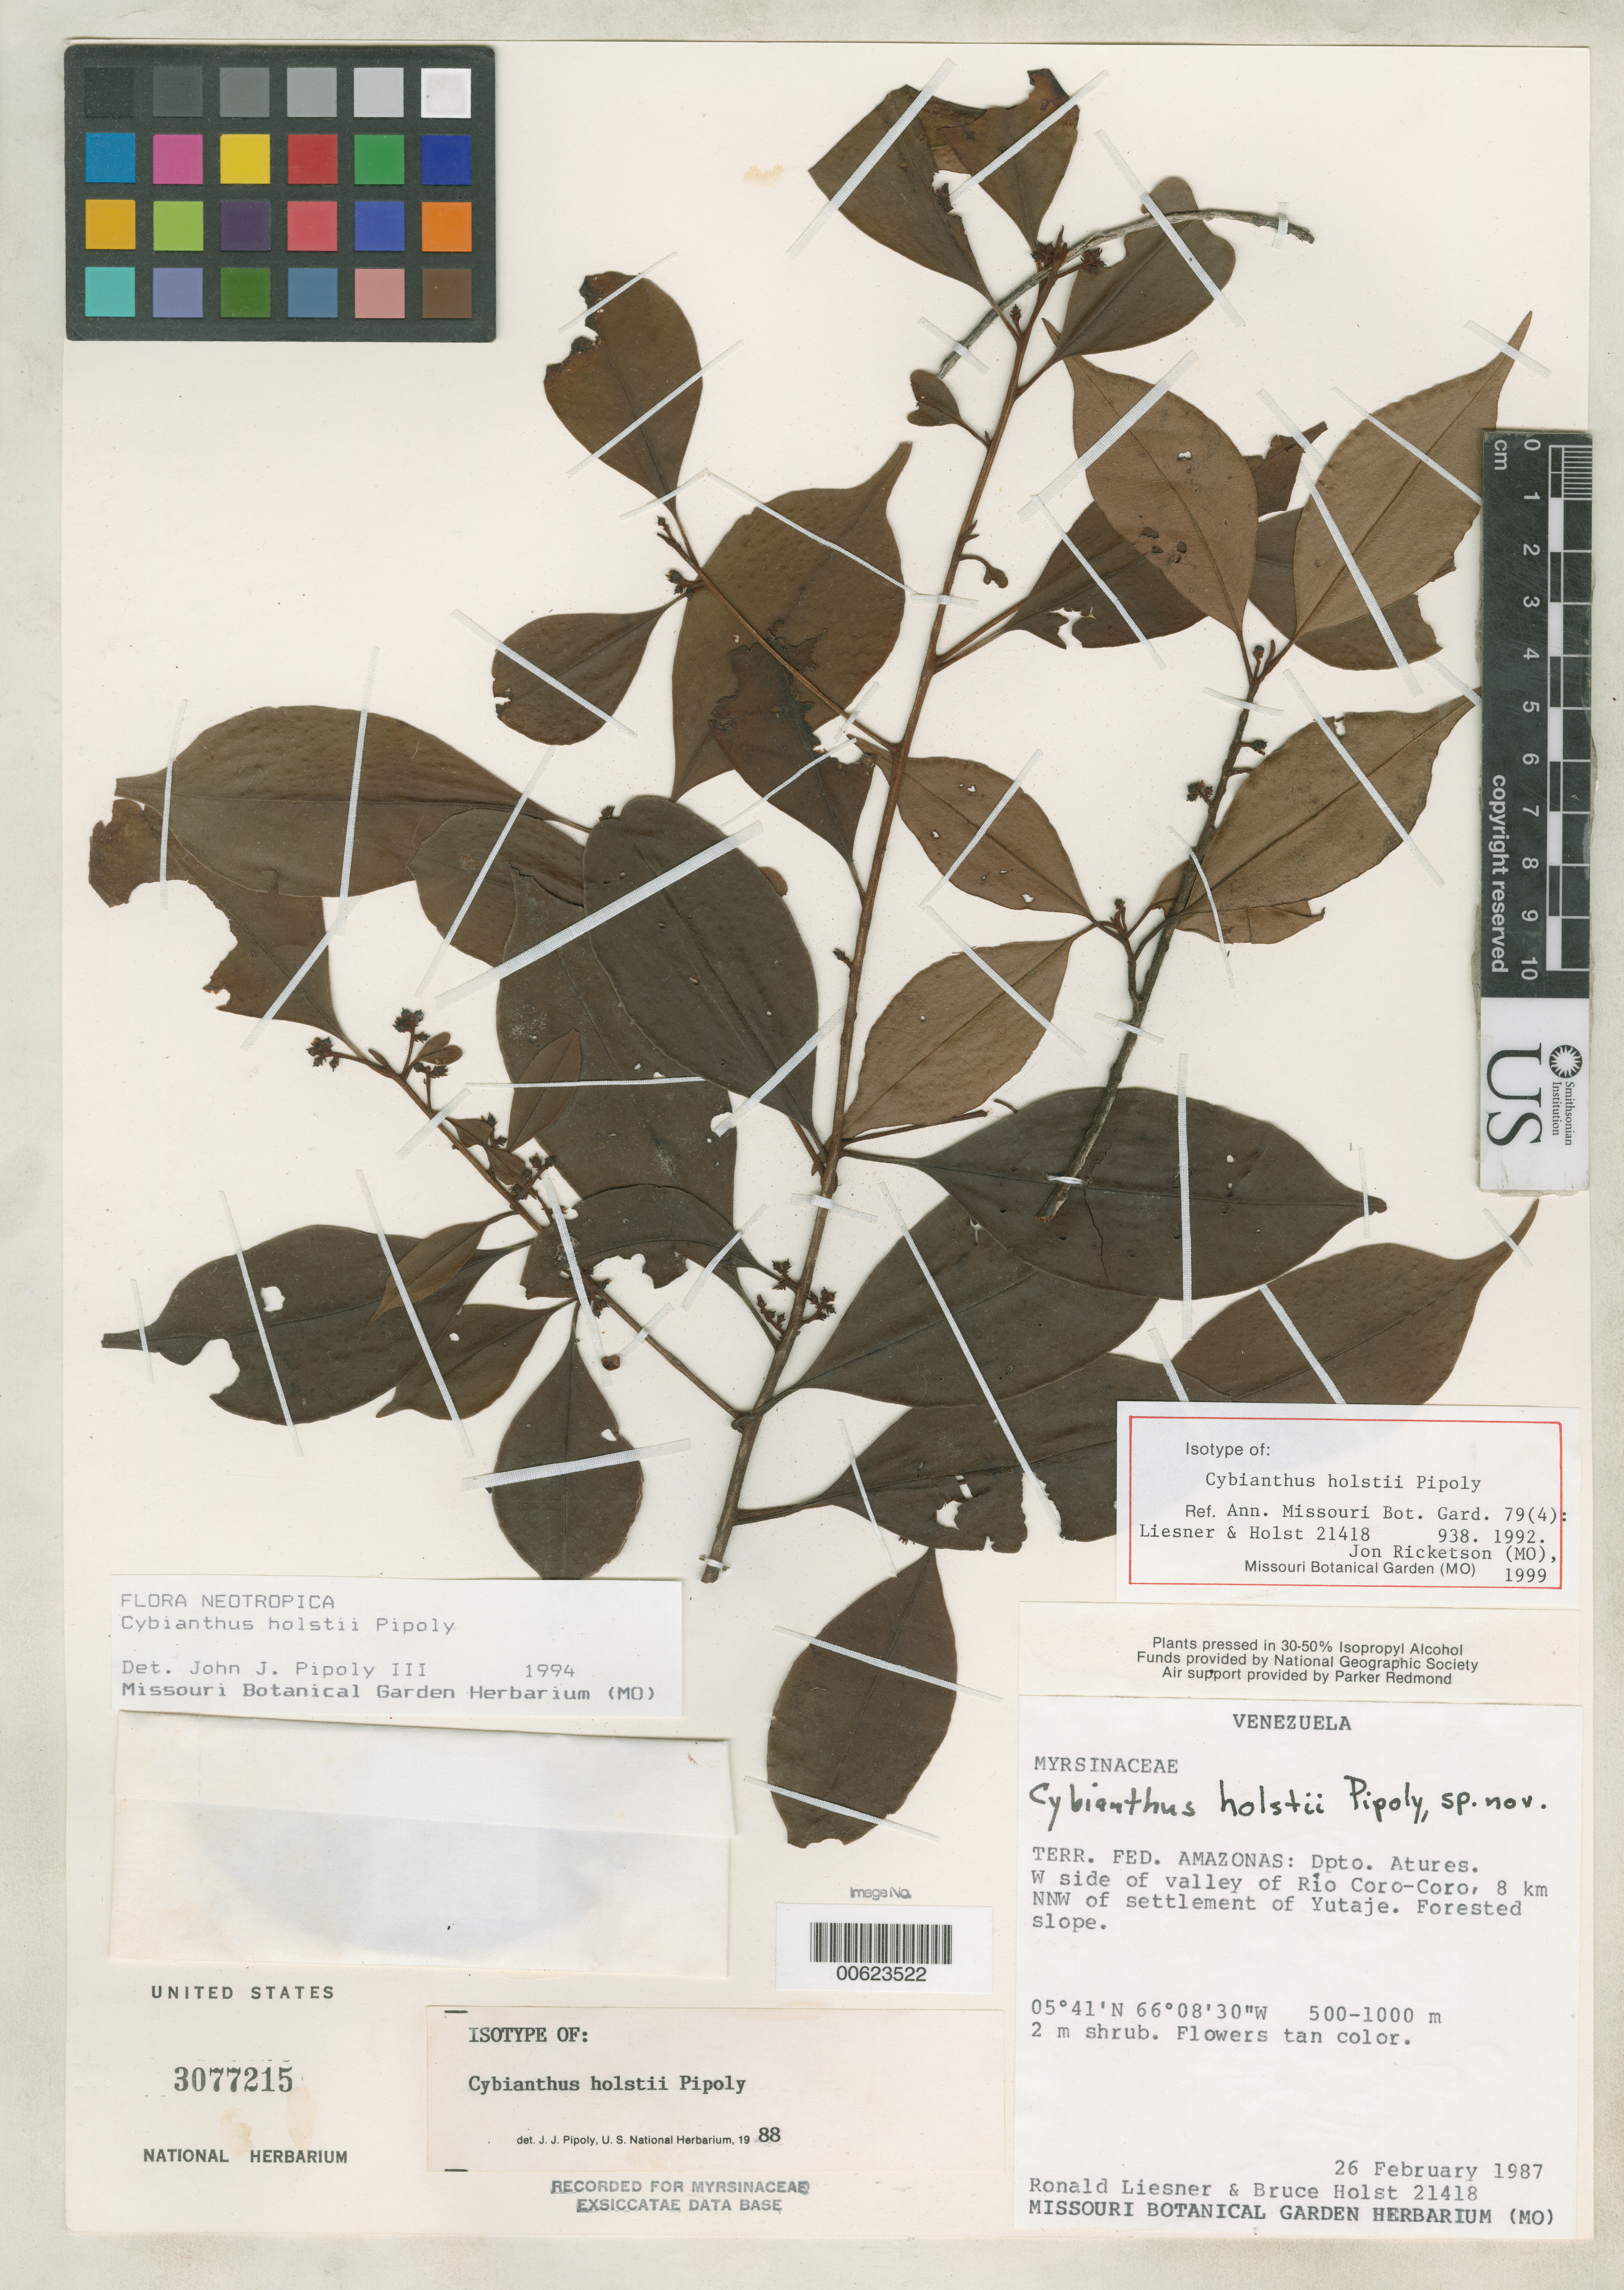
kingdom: Plantae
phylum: Tracheophyta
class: Magnoliopsida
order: Ericales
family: Primulaceae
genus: Cybianthus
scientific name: Cybianthus holstii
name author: Pipoly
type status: Isotype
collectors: R. L. Liesner & B. Holst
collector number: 21418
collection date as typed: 26 Feb 1987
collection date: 1987-02-26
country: Venezuela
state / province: Amazonas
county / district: Atures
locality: W side of valley of Rio Coro-Coro, 8 km NNW side of settlement of Yutaje.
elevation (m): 500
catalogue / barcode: US 3077215